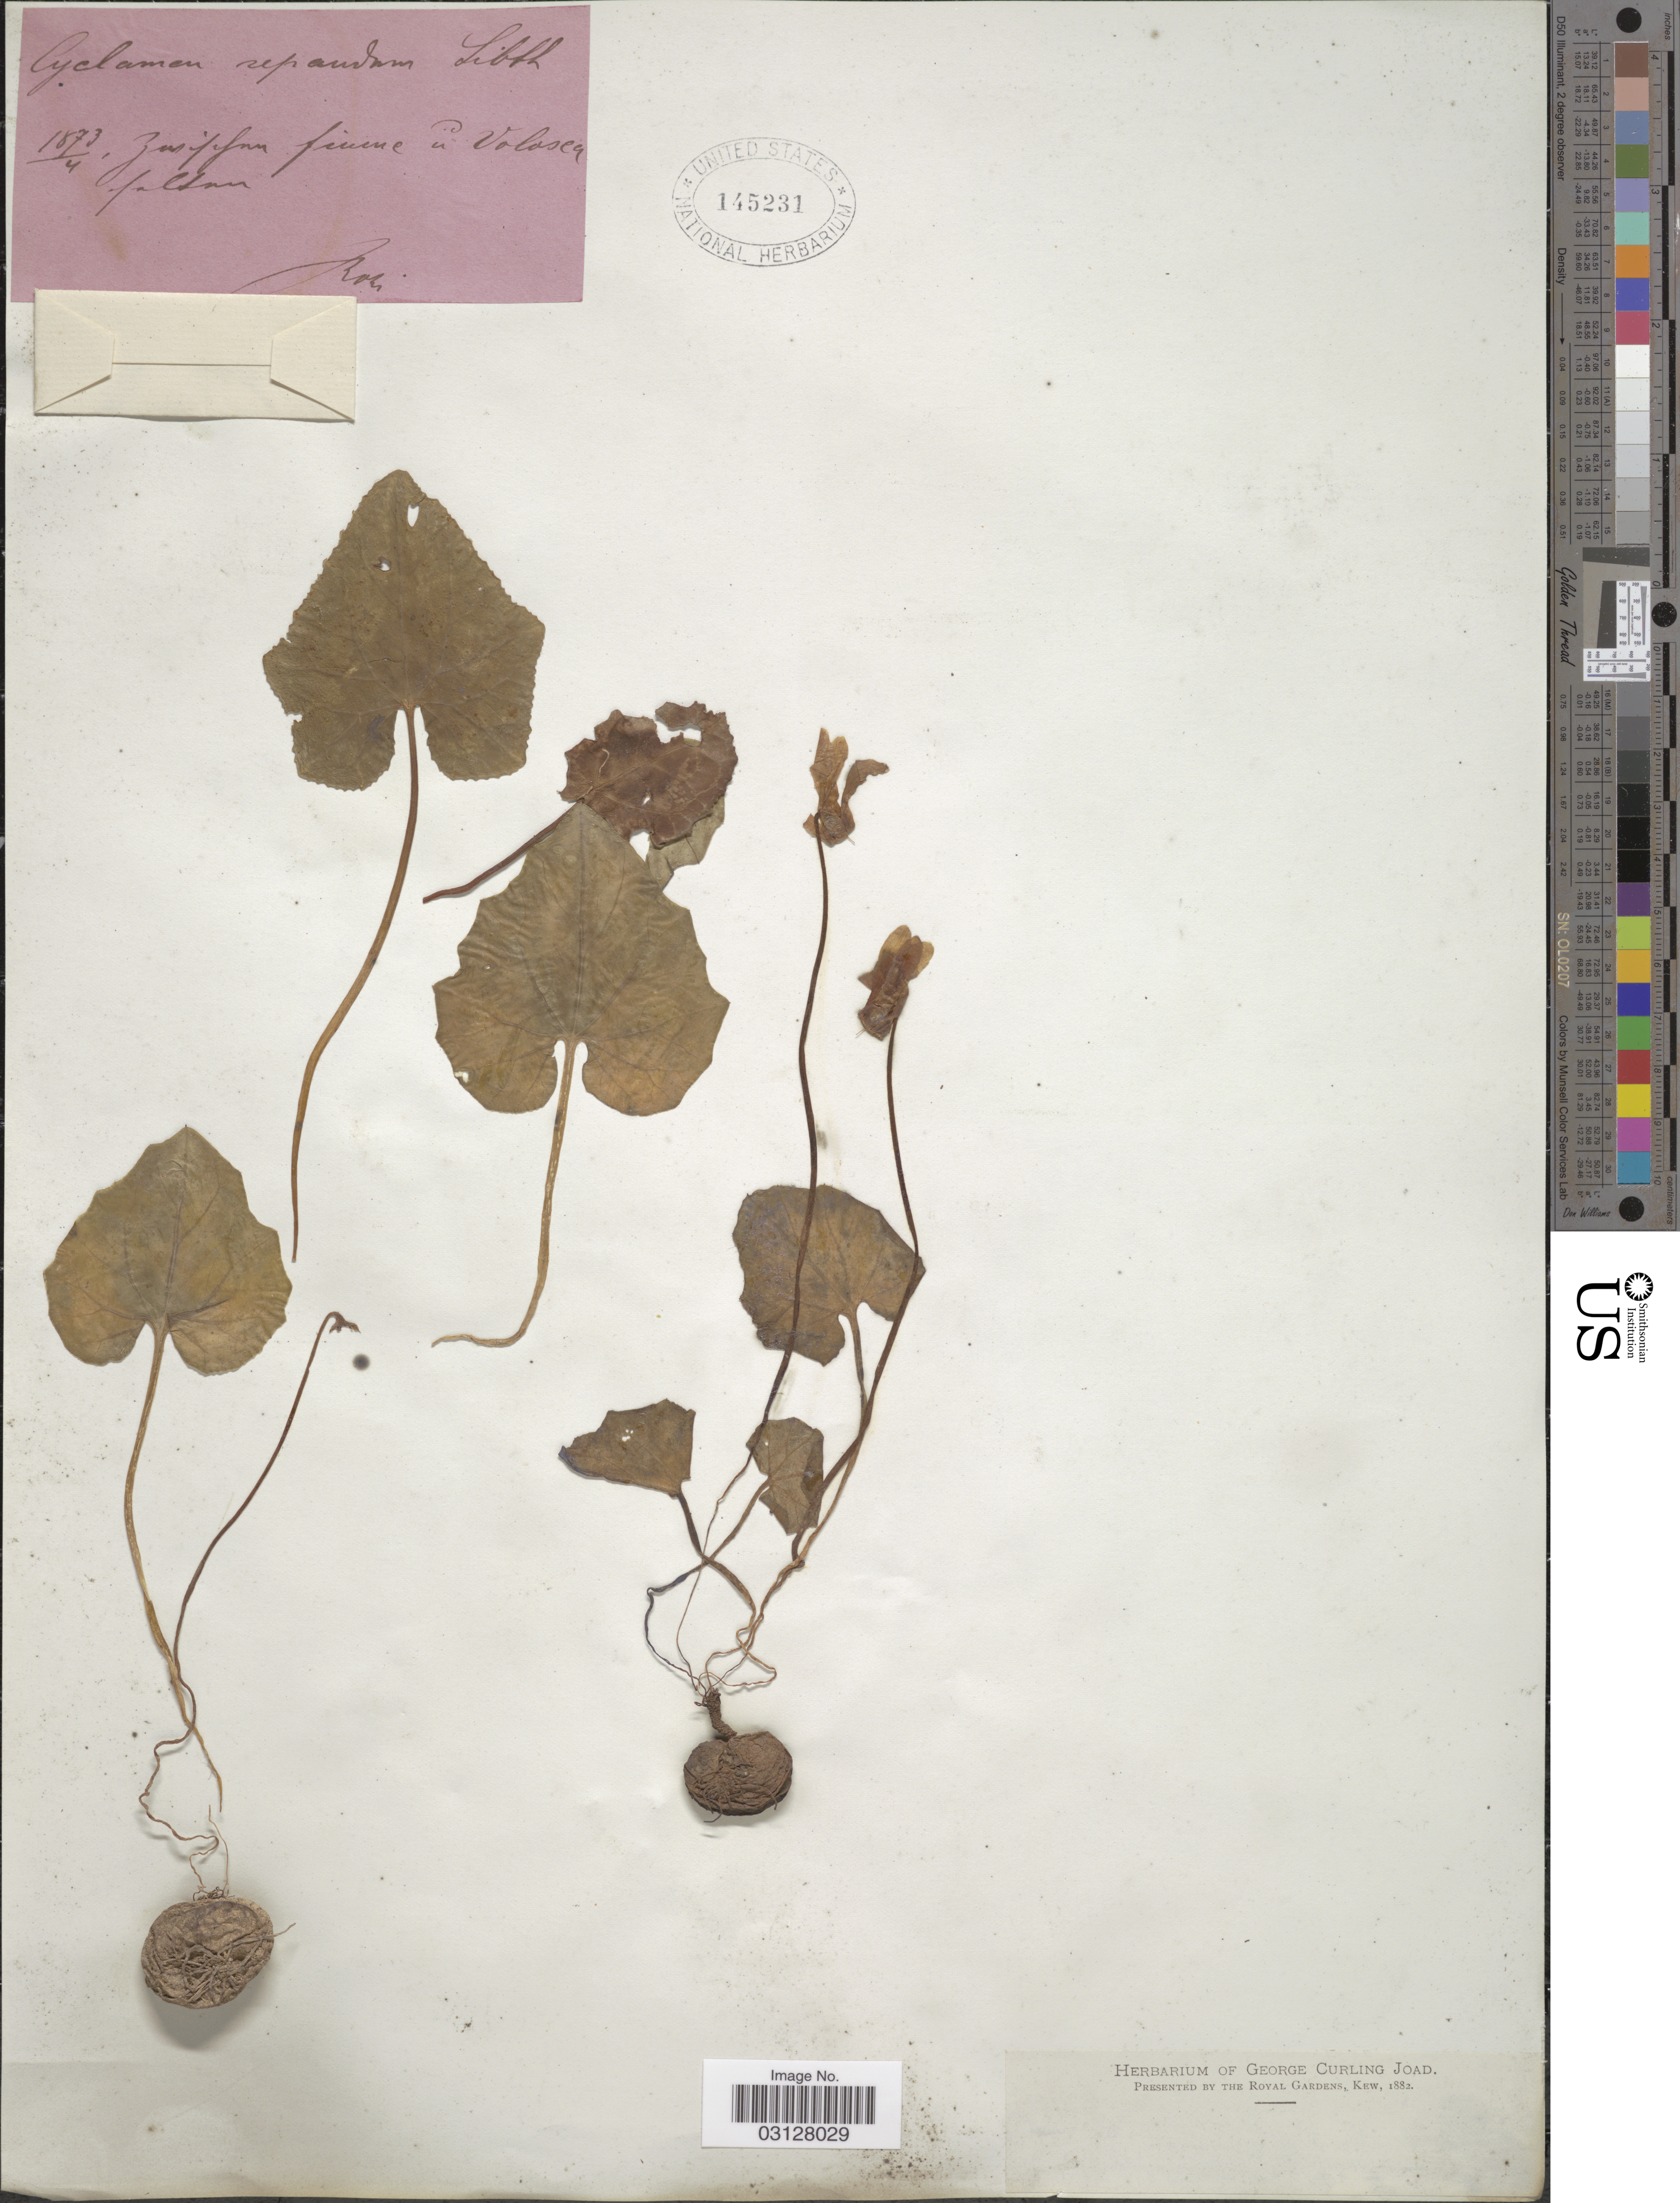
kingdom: Plantae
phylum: Tracheophyta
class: Magnoliopsida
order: Ericales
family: Primulaceae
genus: Cyclamen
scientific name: Cyclamen repandum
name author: Sm.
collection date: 1873-04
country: Croatia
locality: Zwischen fince in Volosca faltan. [interpreted]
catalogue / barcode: US 145231